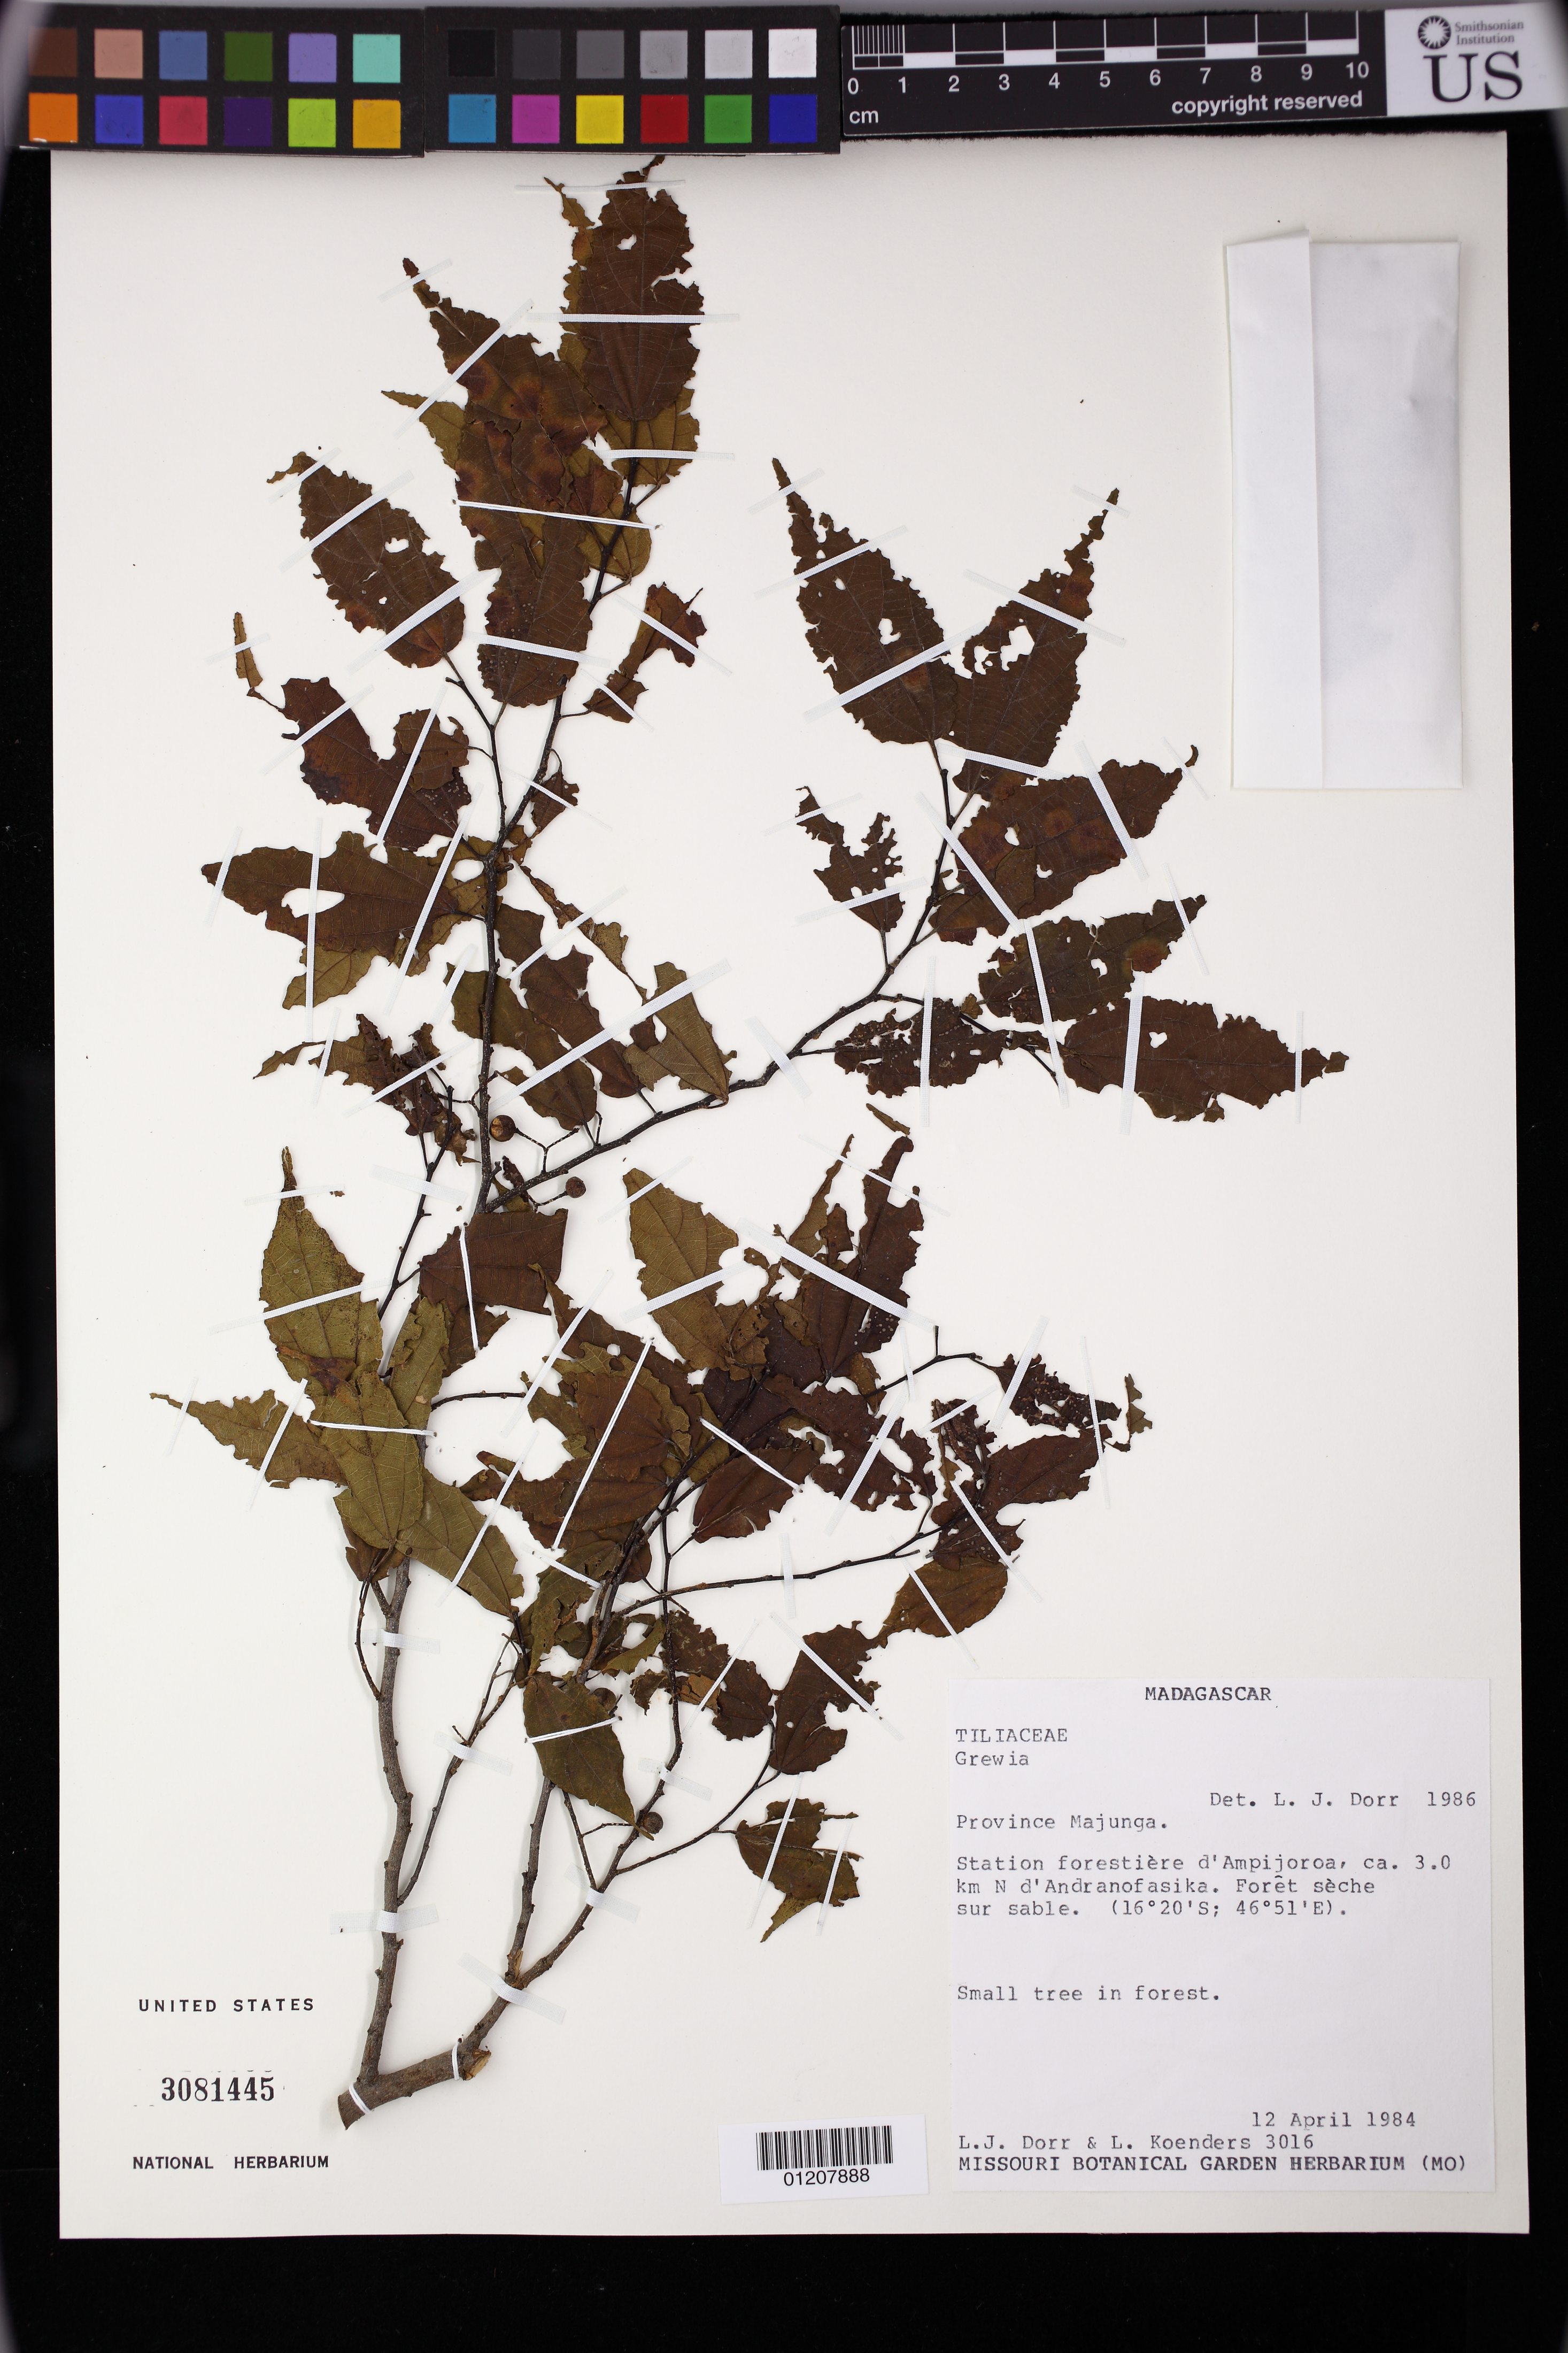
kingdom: Plantae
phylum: Tracheophyta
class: Magnoliopsida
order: Malvales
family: Malvaceae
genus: Grewia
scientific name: Grewia sp.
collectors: L. J. Dorr & L. Koenders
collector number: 3016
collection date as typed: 04 Dec 1984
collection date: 1984-12-04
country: Madagascar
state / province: Boeny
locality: Province Majunga. Station forestiere d'Ampijoroa, ca. 3.0 km N d'Andranofasika. Foret seche sur sable.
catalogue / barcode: US 3081445